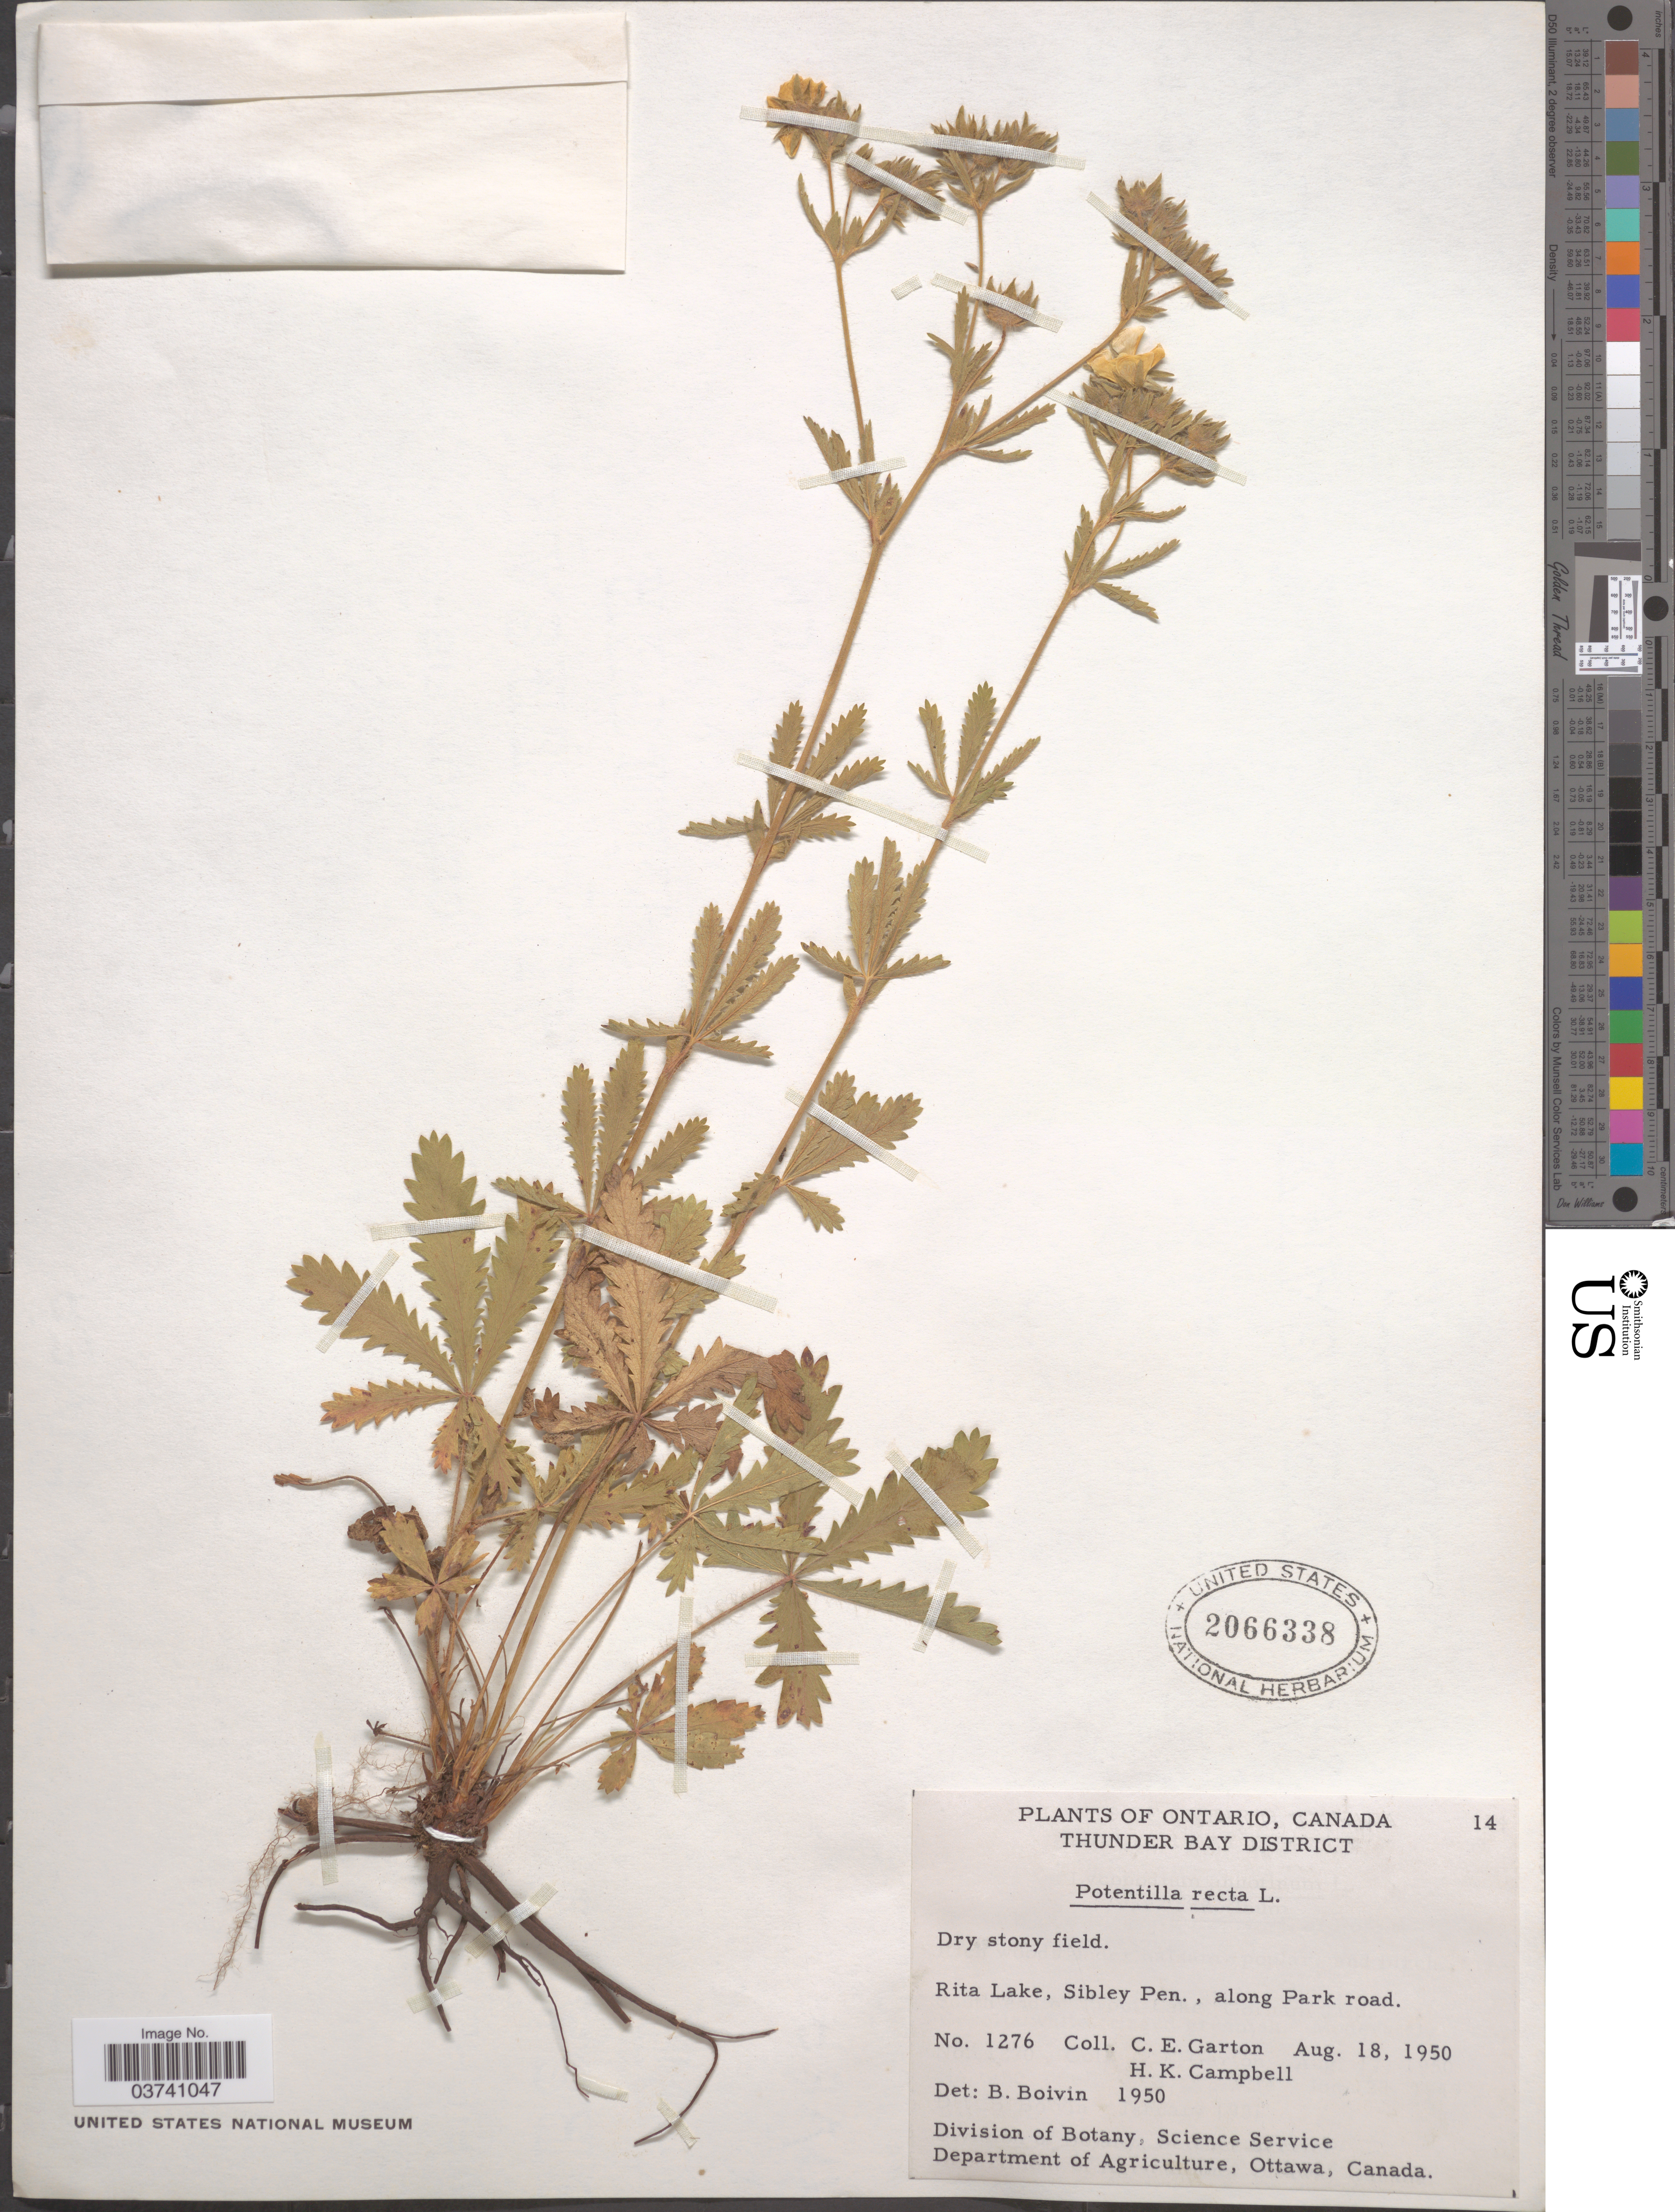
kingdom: Plantae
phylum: Tracheophyta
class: Magnoliopsida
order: Rosales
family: Rosaceae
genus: Potentilla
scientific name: Potentilla recta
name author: L.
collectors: C. E. Garton & H. K. Campbell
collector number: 1276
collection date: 1950-08-18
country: Canada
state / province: Ontario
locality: Thunder Bay District. Rita Lake, Sibley Pen., along Park road.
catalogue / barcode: US 2066338